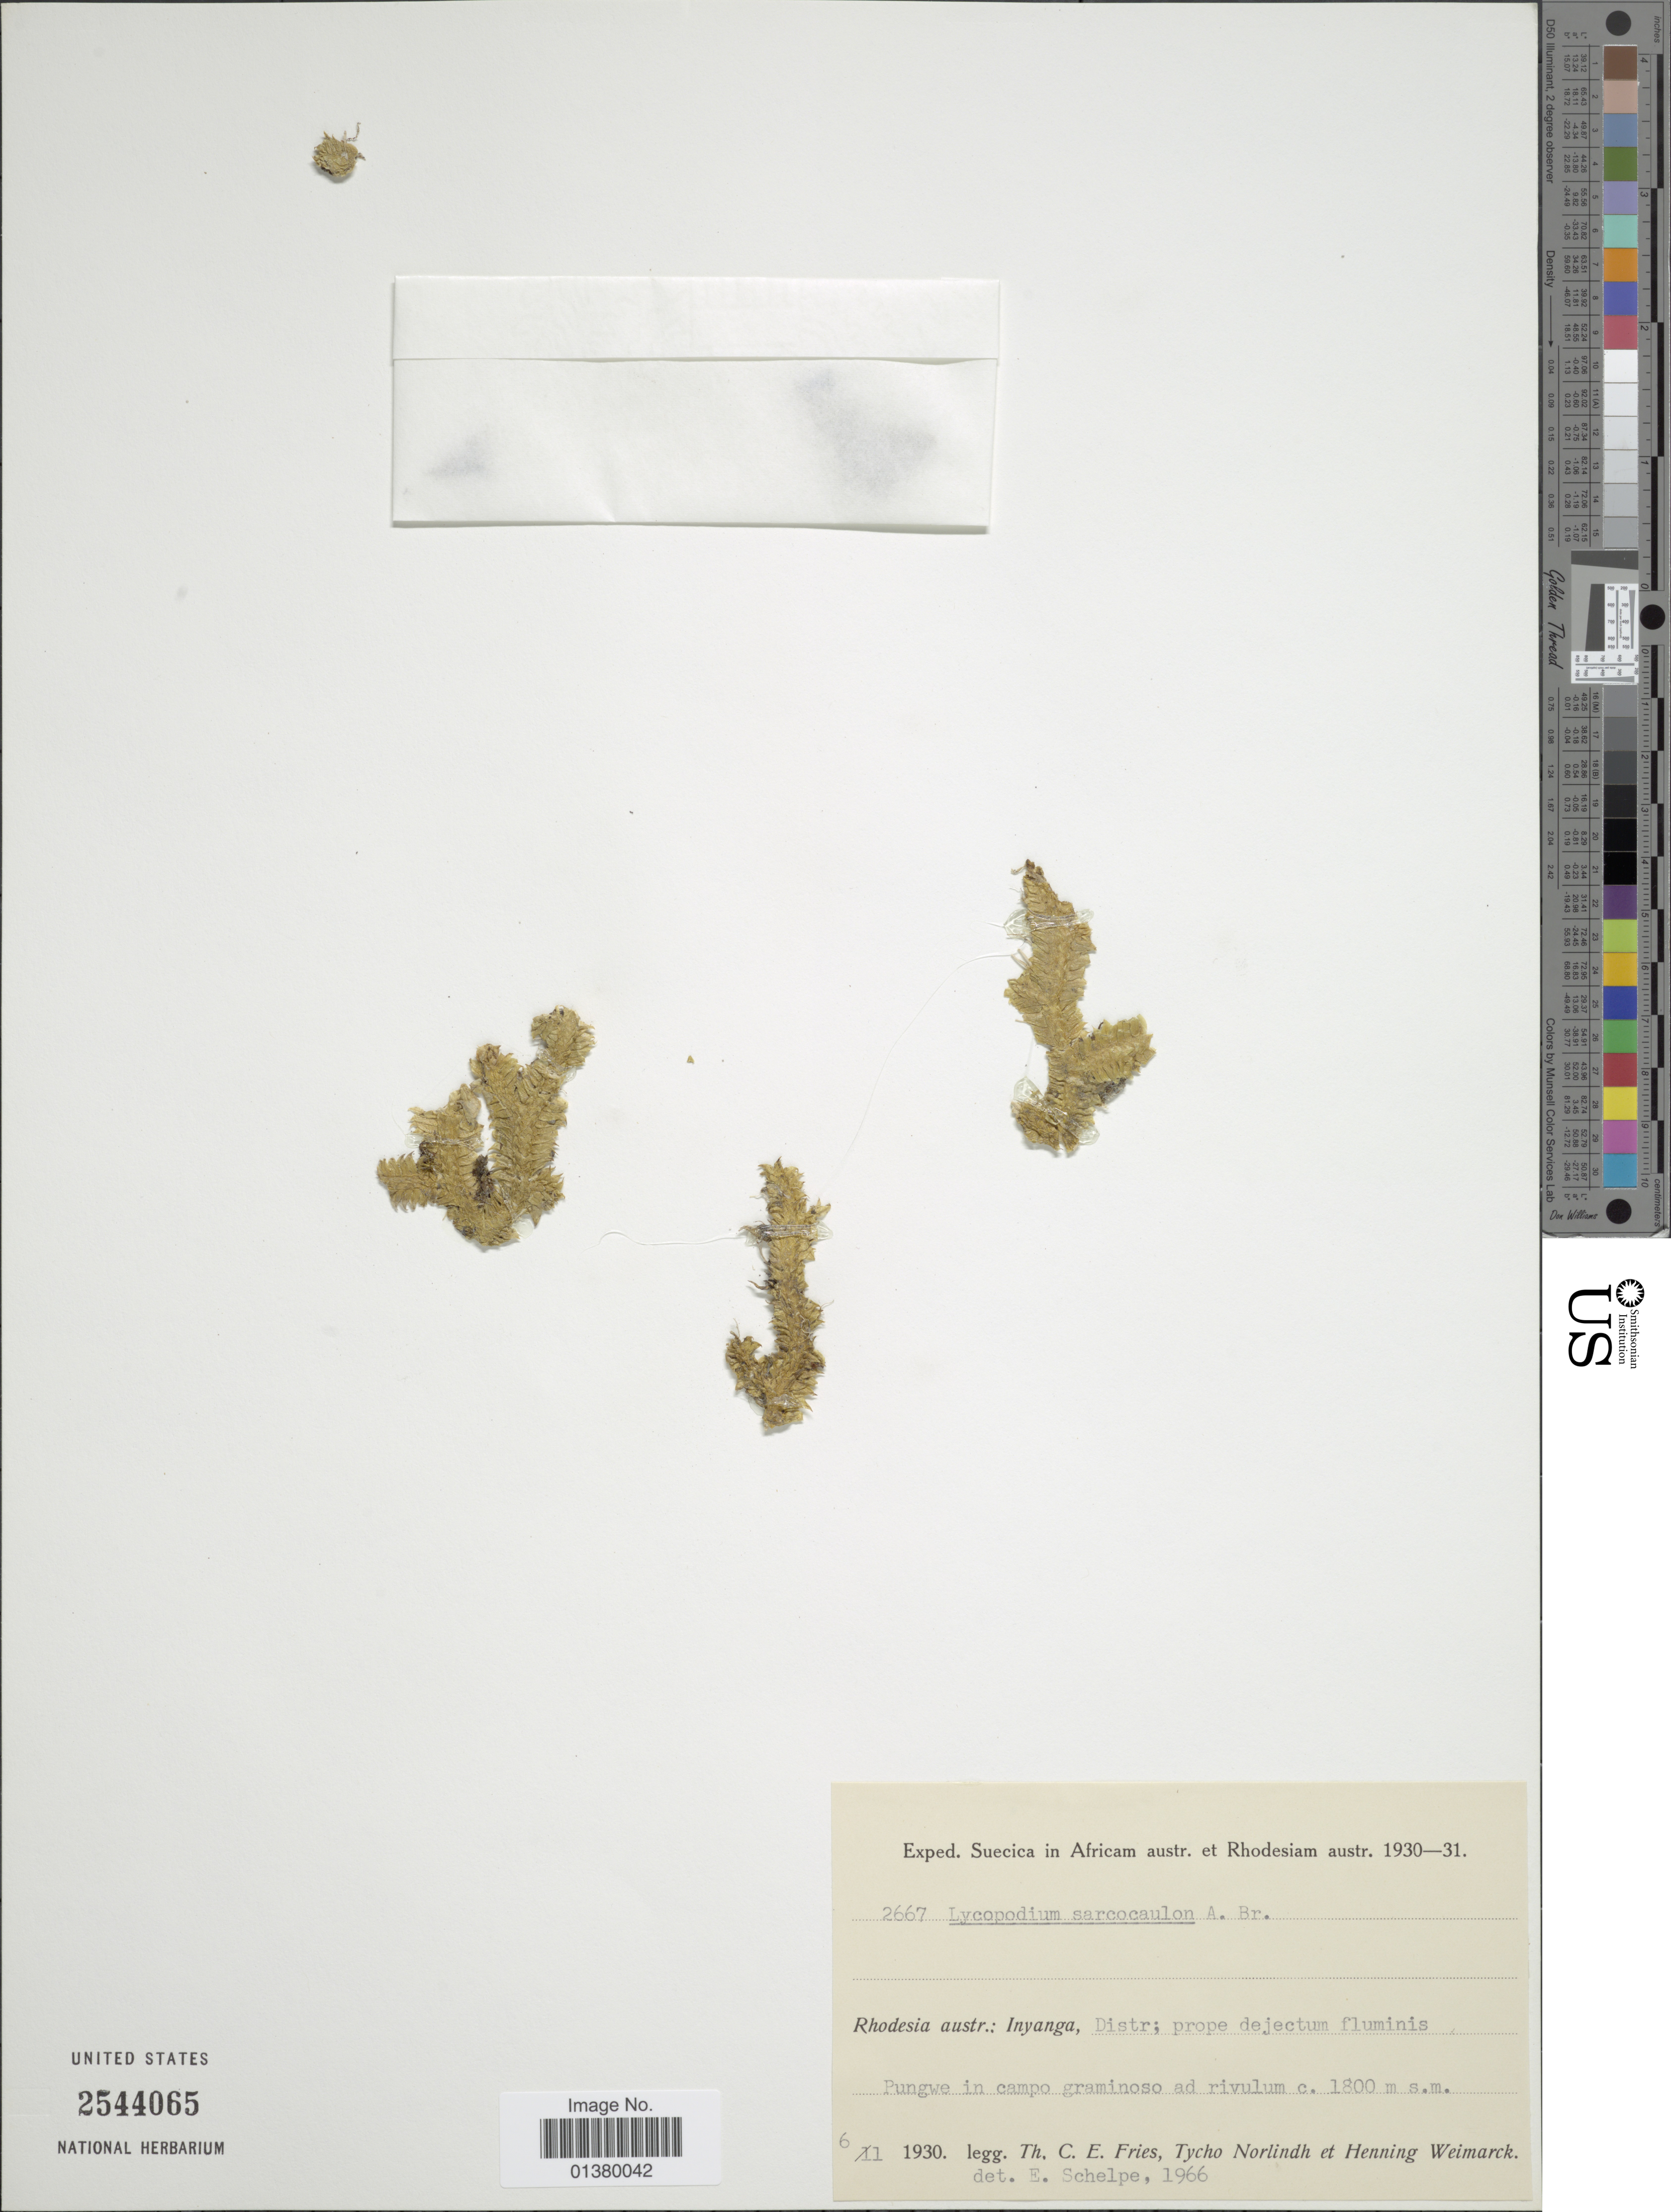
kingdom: Plantae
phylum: Tracheophyta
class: Lycopodiopsida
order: Lycopodiales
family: Lycopodiaceae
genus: Lycopodiella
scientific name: Lycopodiella sarcocaulon (Kuhn) comb. nov., ined 2015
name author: (Kuhn)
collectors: T. C. E. Fries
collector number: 2667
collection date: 1930-11-06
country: Zimbabwe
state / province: Manicaland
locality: Rhodesia austr: Inyanga, Distr; prope dejectum fluminis Pungwe in campo graminoso ad rivulum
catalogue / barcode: US 2544065